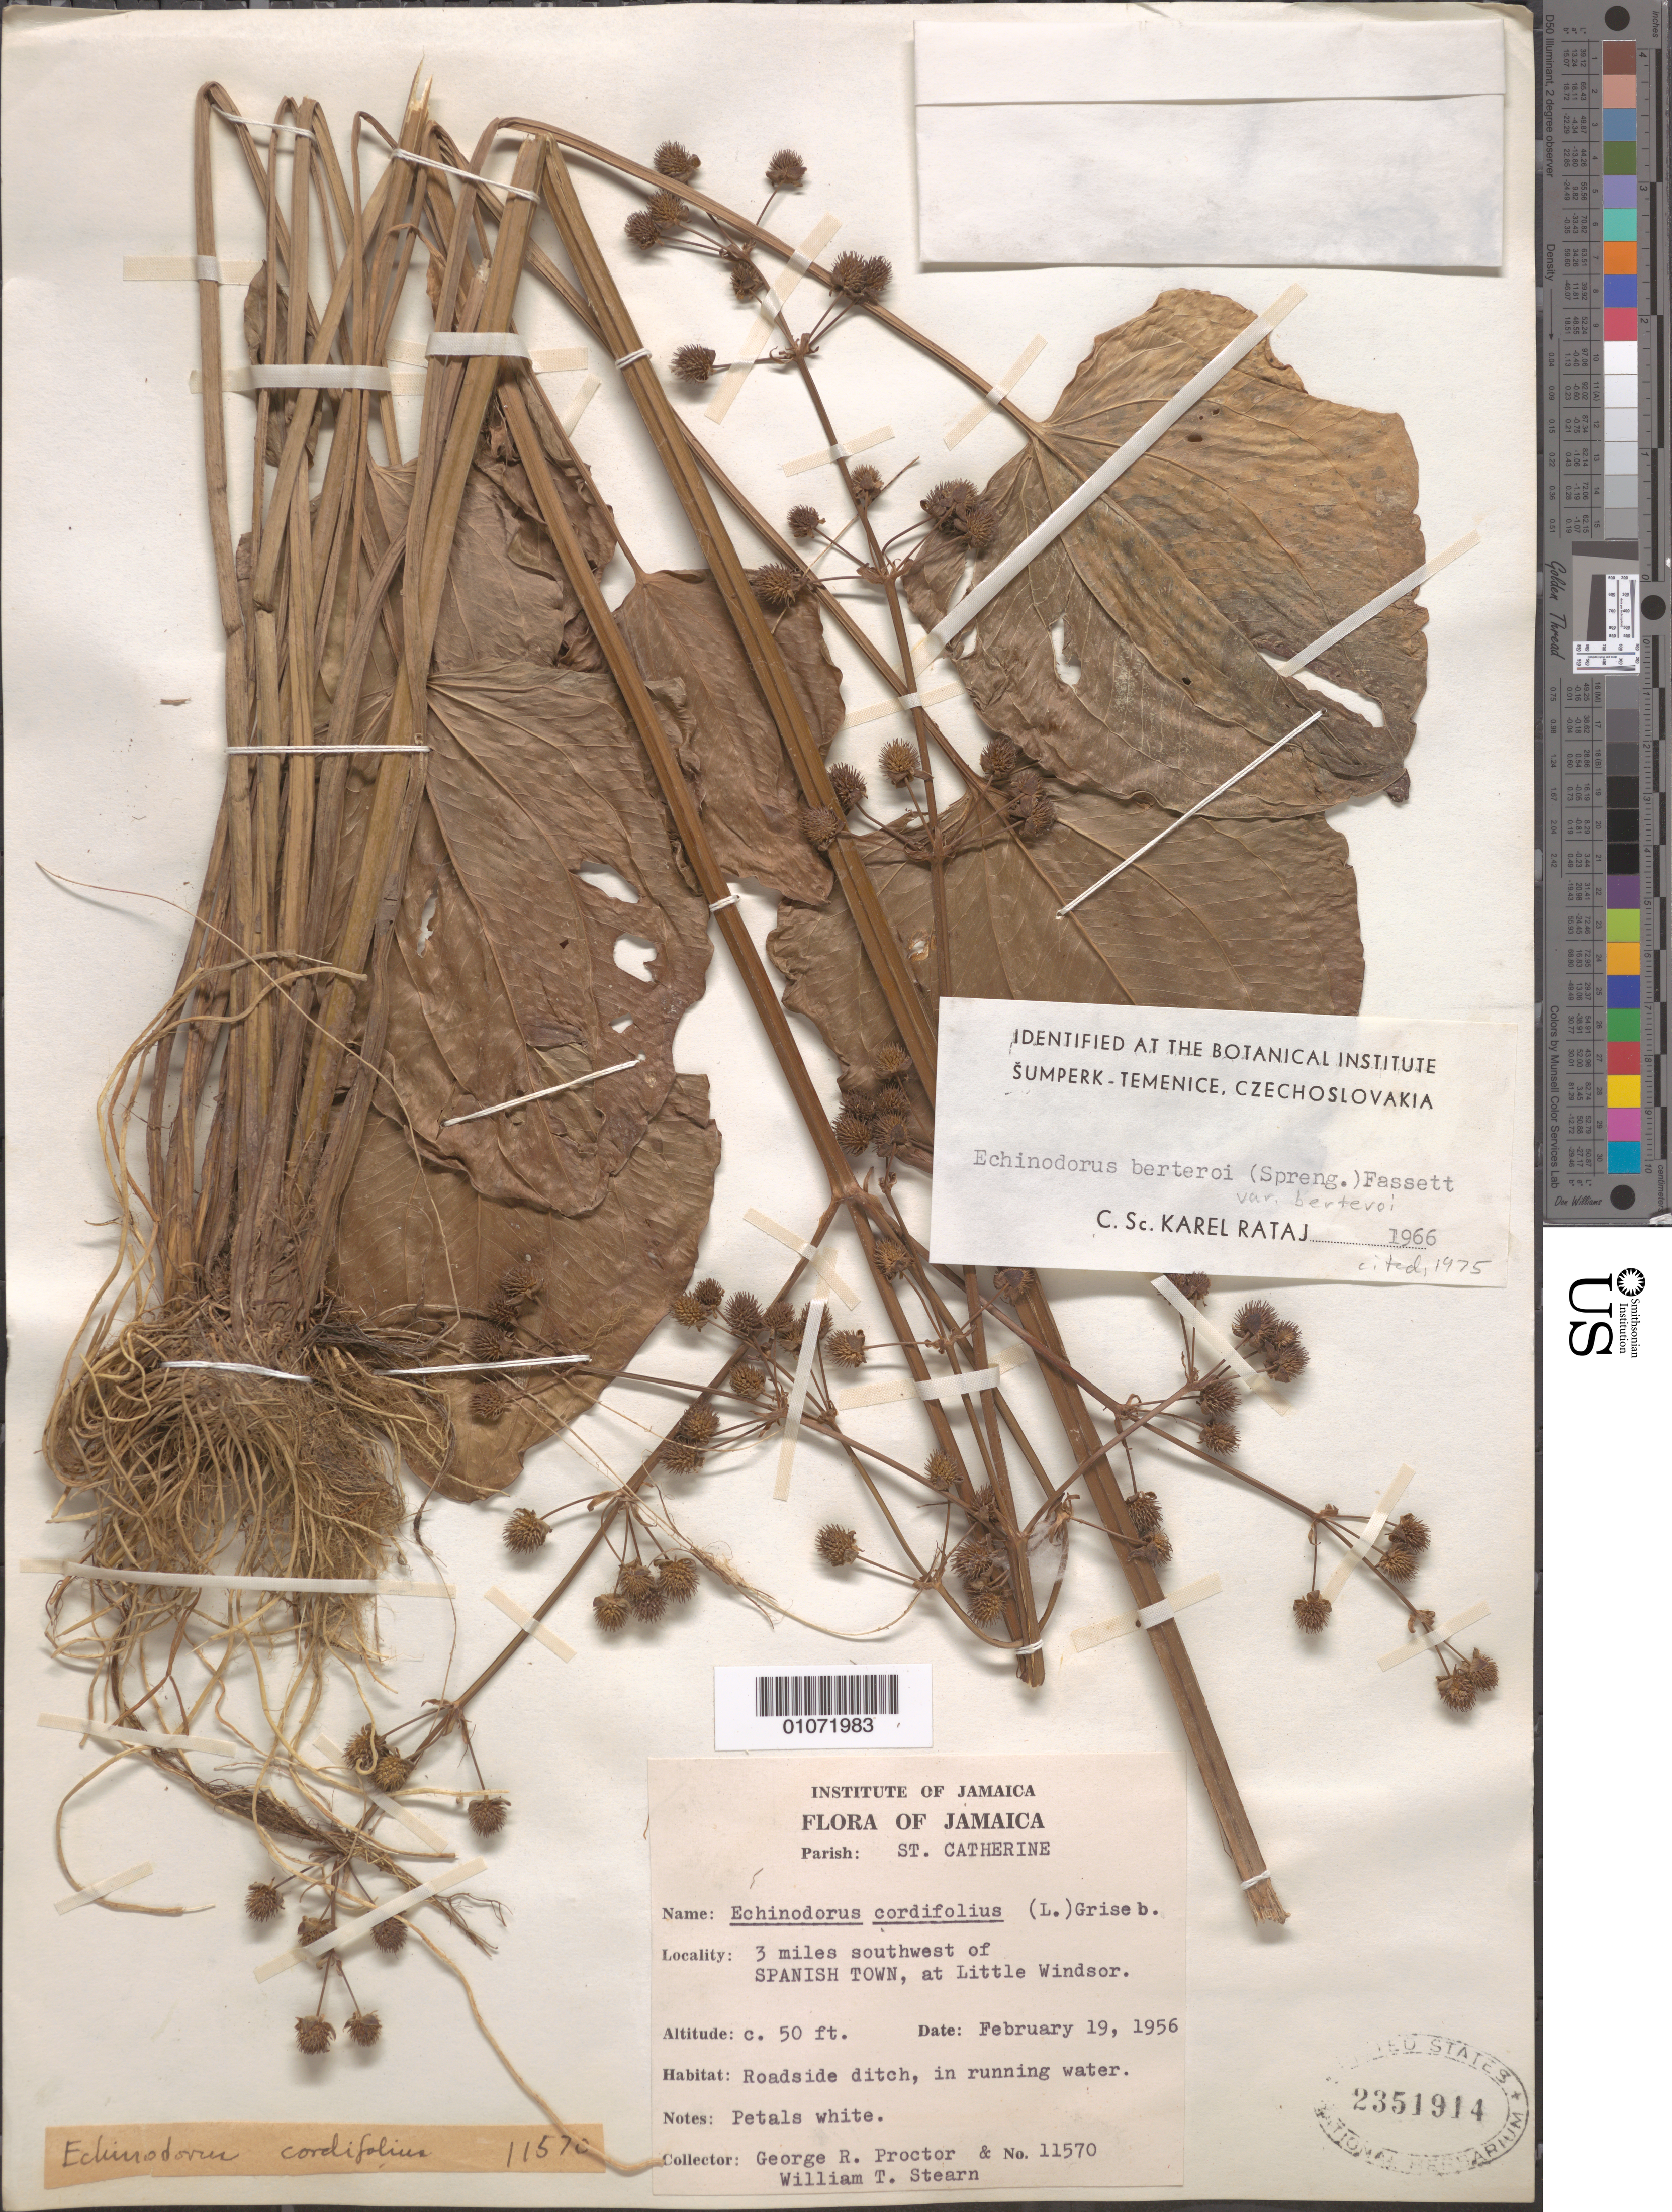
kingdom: Plantae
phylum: Tracheophyta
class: Liliopsida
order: Alismatales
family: Alismataceae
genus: Echinodorus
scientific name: Echinodorus berteroi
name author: (Spreng.) Fassett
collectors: G. R. Proctor & W. T. Stearn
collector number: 11570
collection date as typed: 19 Feb 1956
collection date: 1956-02-19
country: Jamaica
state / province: Saint Catherine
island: Jamaica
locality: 3 miles west of SPANISH TOWN, at Little Windsor. Roadside ditch in running water.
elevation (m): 15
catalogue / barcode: US 2351914